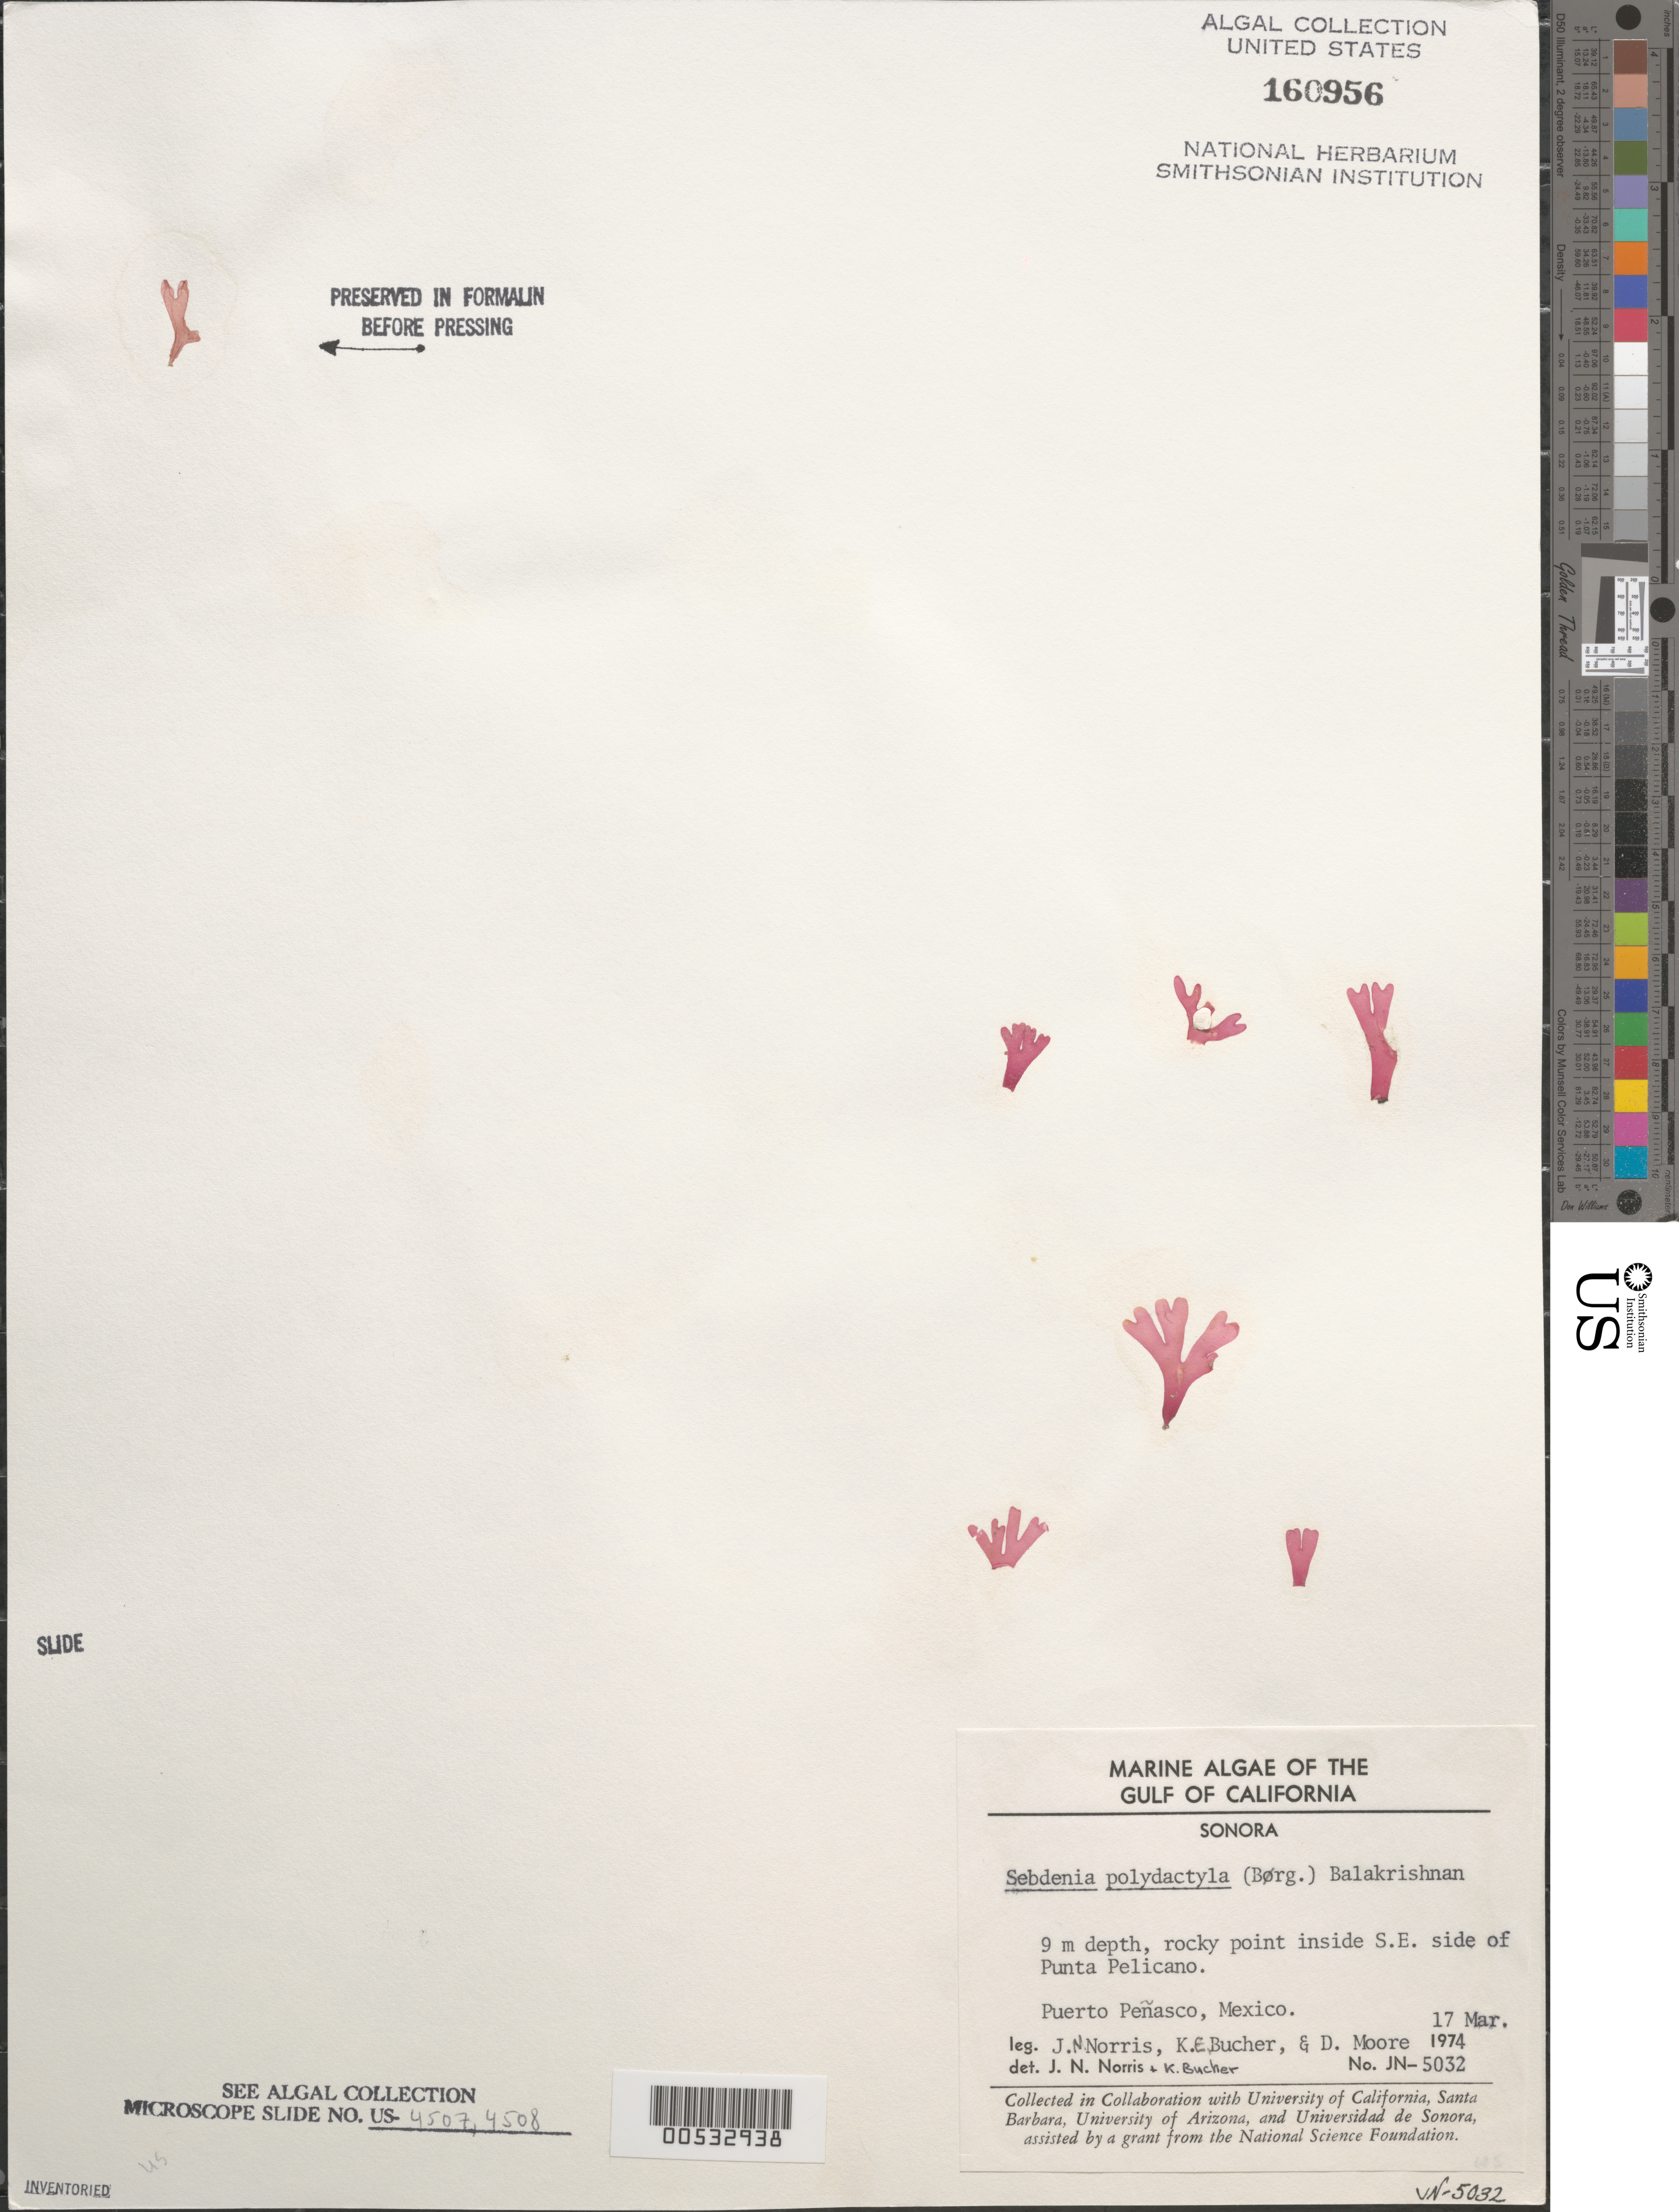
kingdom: Plantae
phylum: Rhodophyta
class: Florideophyceae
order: Sebdeniales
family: Sebdeniaceae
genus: Sebdenia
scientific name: Sebdenia polydactyla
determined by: Norris, J. N.; Bucher, K. E.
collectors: J. N. Norris, K. E. Bucher & D. Moore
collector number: JN-5032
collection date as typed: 17 Mar 1974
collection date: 1974-03-17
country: Mexico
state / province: Sonora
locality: Punta Pelicano, Puerto Penasco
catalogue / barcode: US 160956